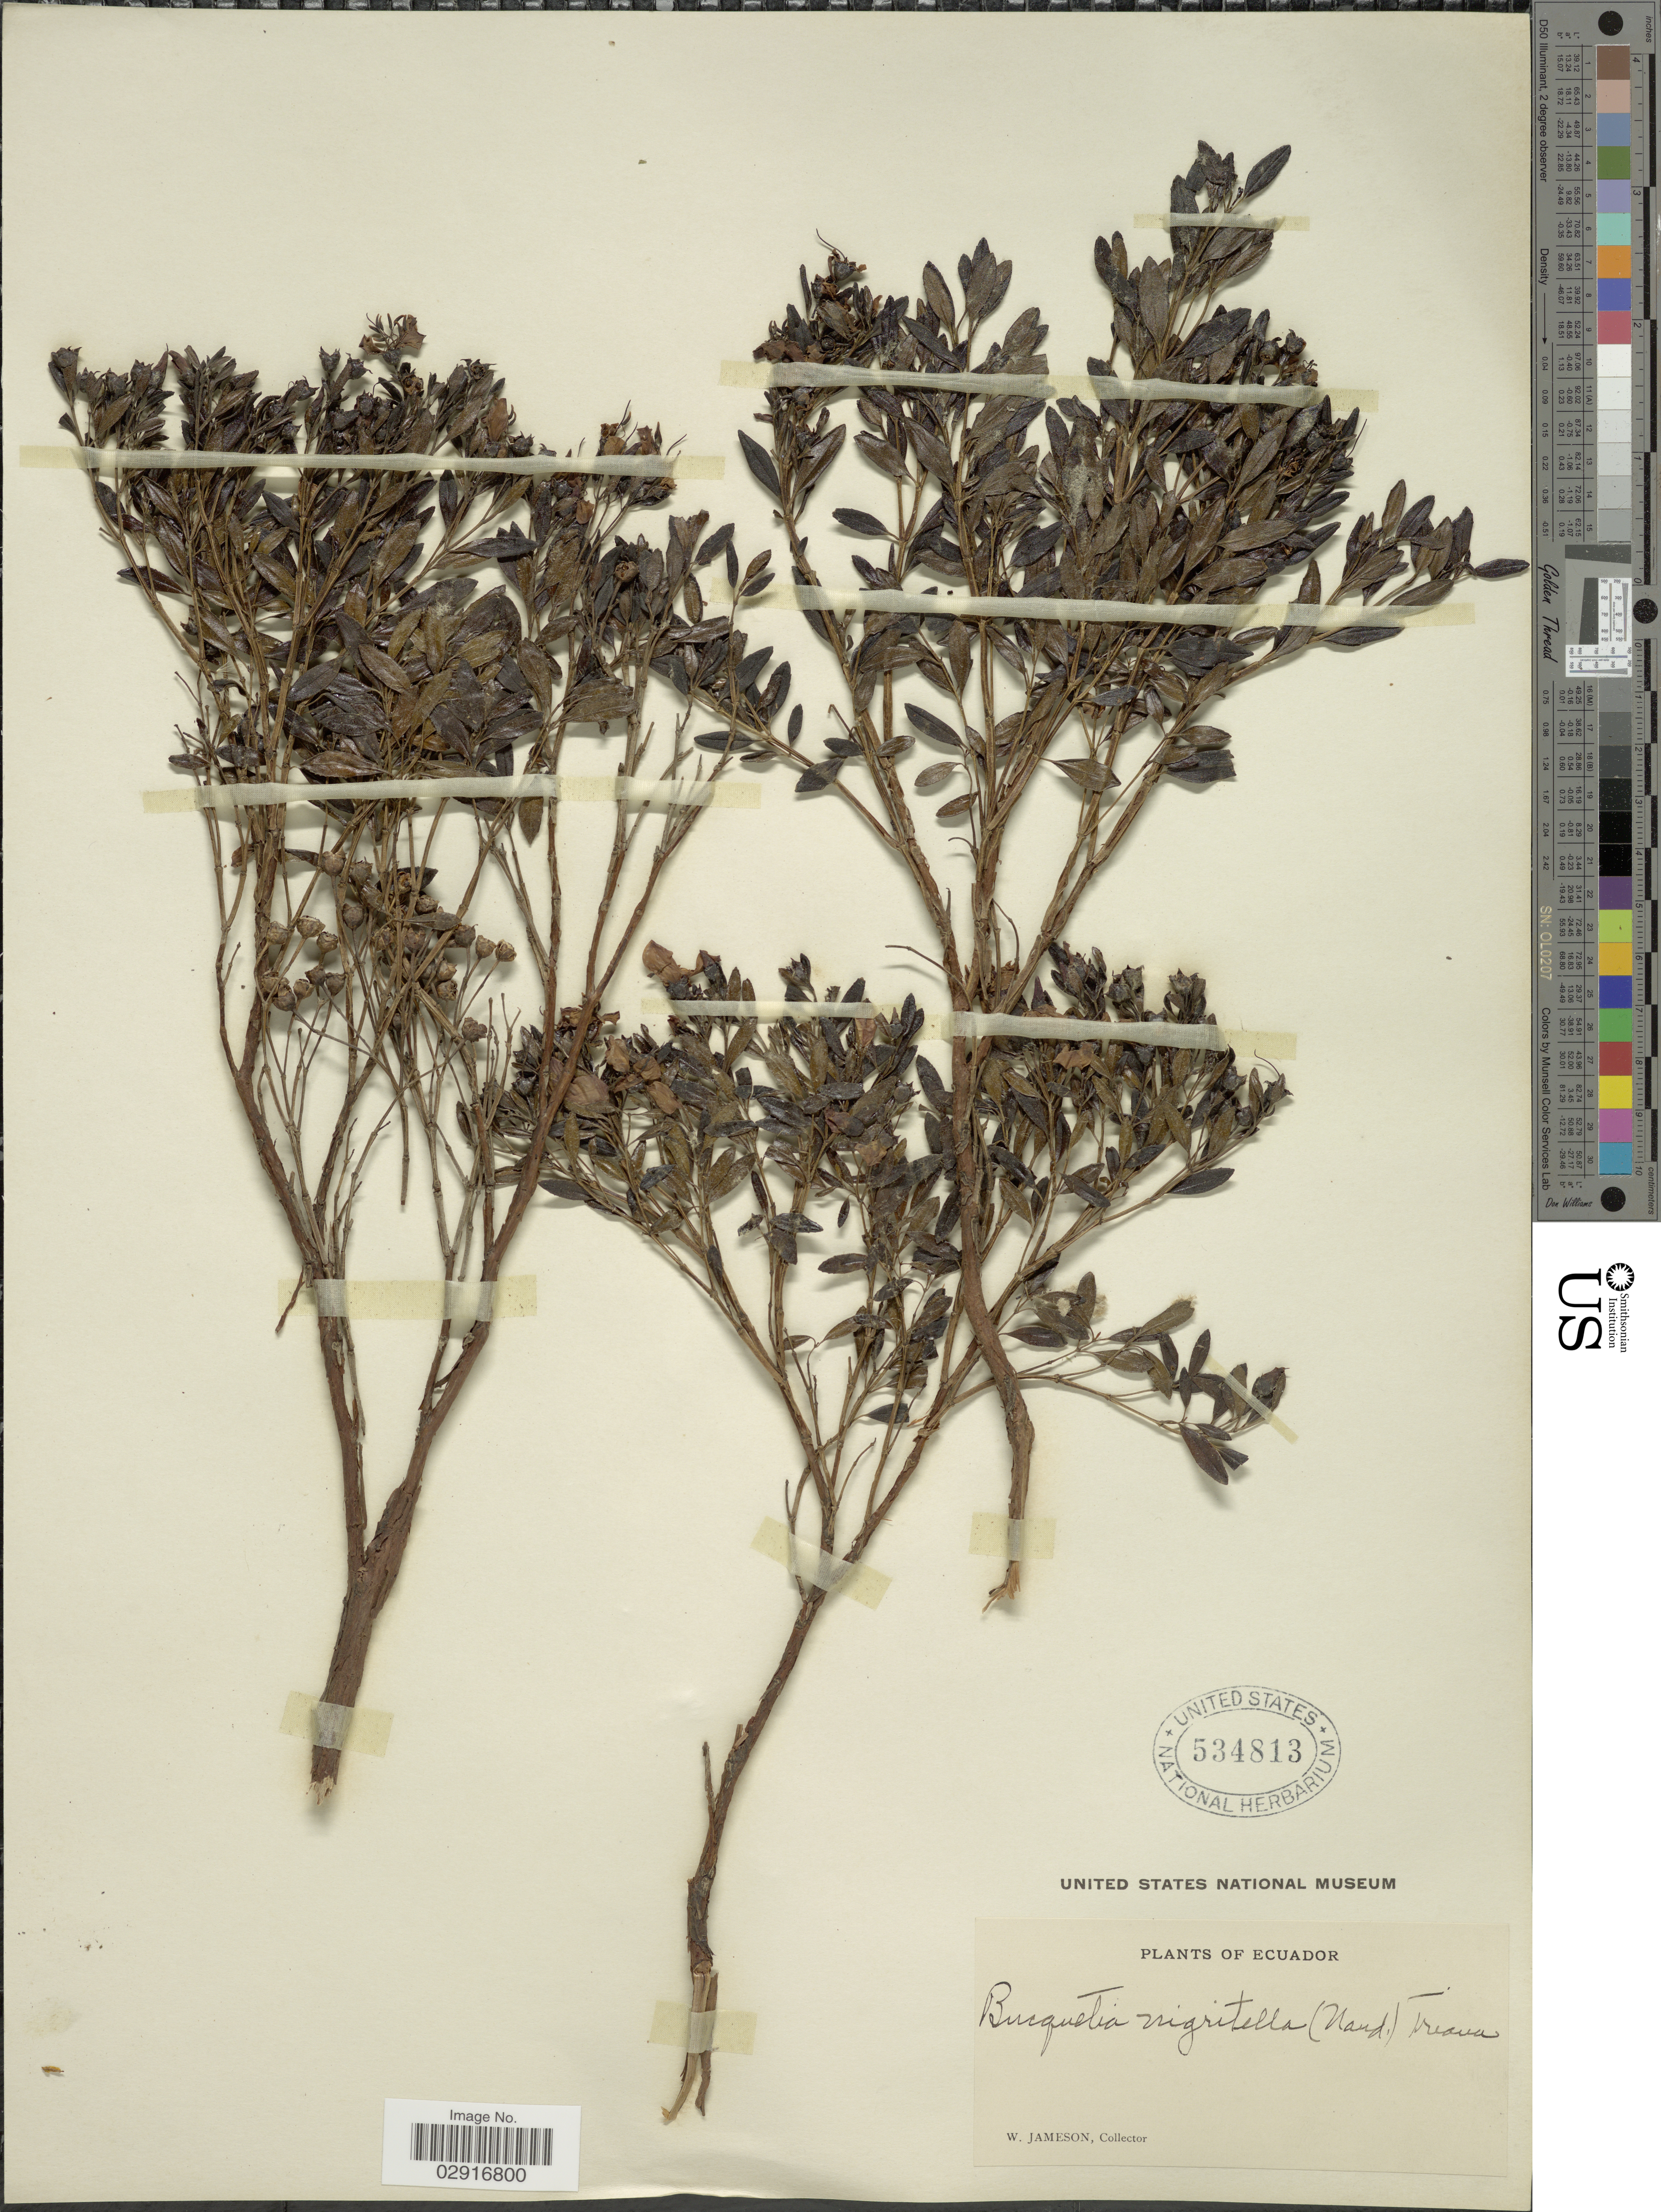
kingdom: Plantae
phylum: Tracheophyta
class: Magnoliopsida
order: Myrtales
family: Melastomataceae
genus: Bucquetia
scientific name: Bucquetia nigritella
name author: (Naudin) Triana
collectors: W. Jameson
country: Ecuador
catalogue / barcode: US 534813